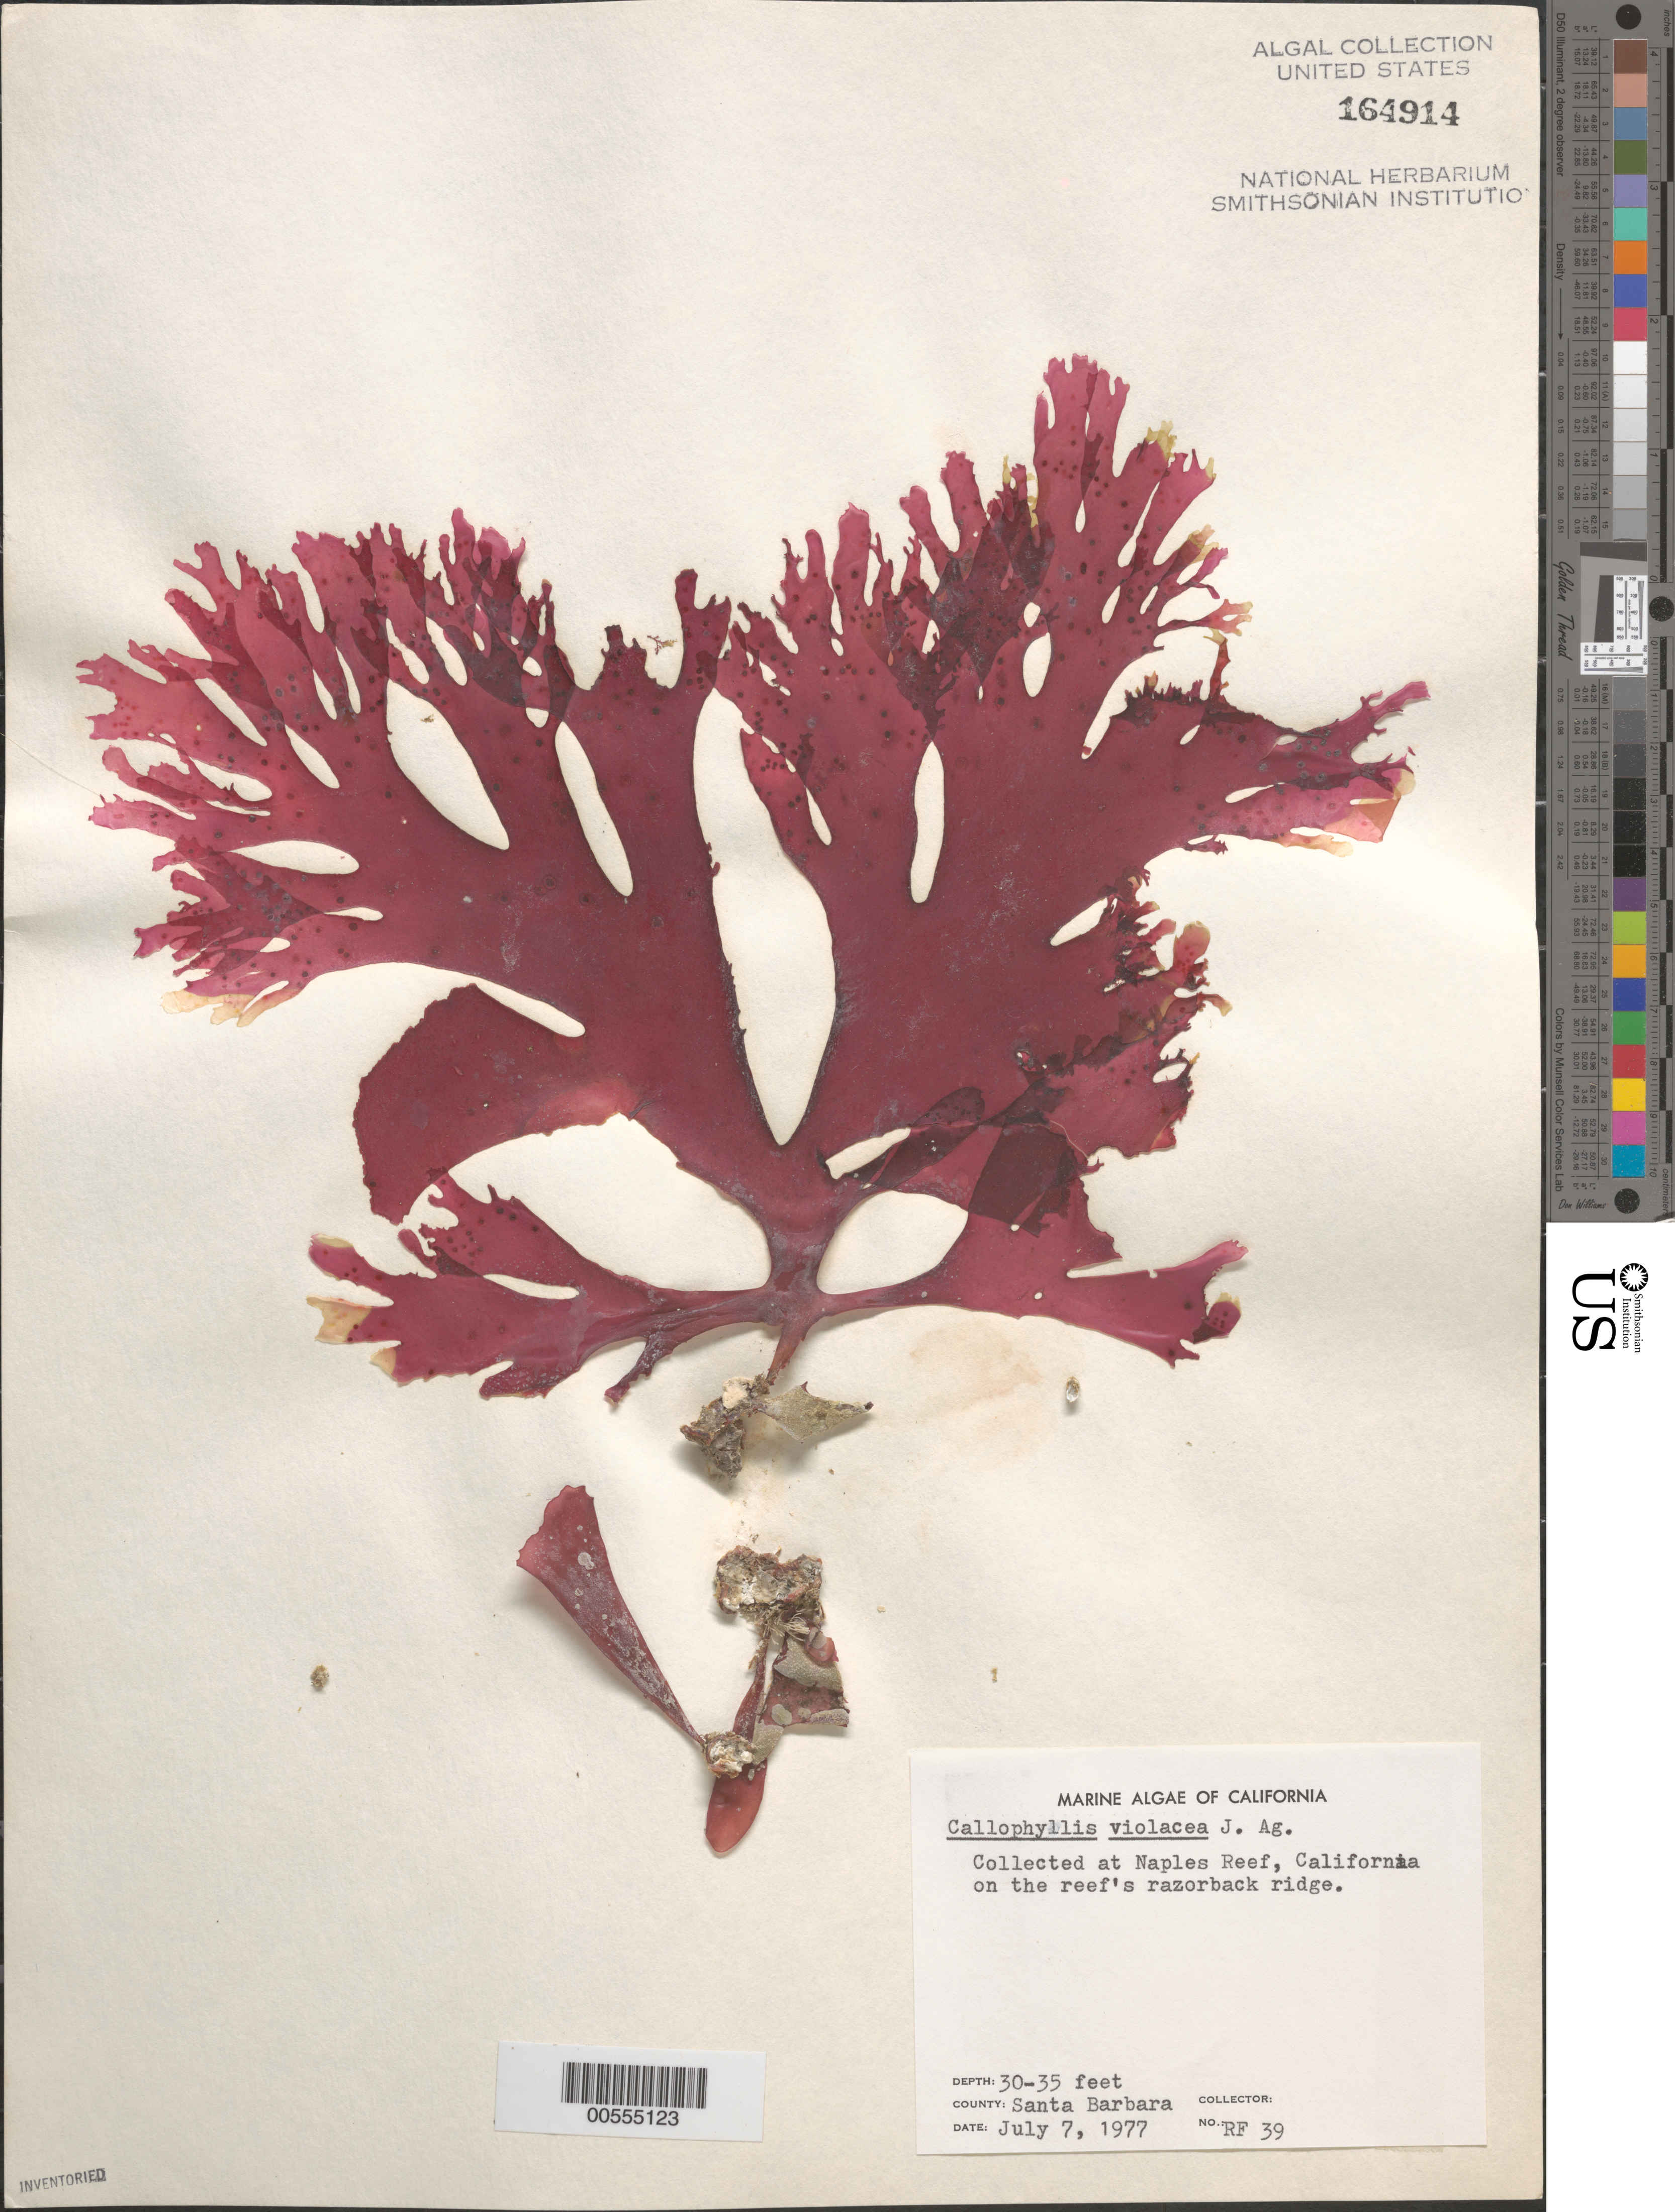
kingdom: Plantae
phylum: Rhodophyta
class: Florideophyceae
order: Gigartinales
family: Kallymeniaceae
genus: Callophyllis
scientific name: Callophyllis violacea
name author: J. Agardh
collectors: R. Fetter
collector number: RF 39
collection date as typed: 07 Jul 1977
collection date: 1977-07-07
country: United States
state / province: California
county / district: Santa Barbara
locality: Naples Reef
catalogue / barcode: US 164914